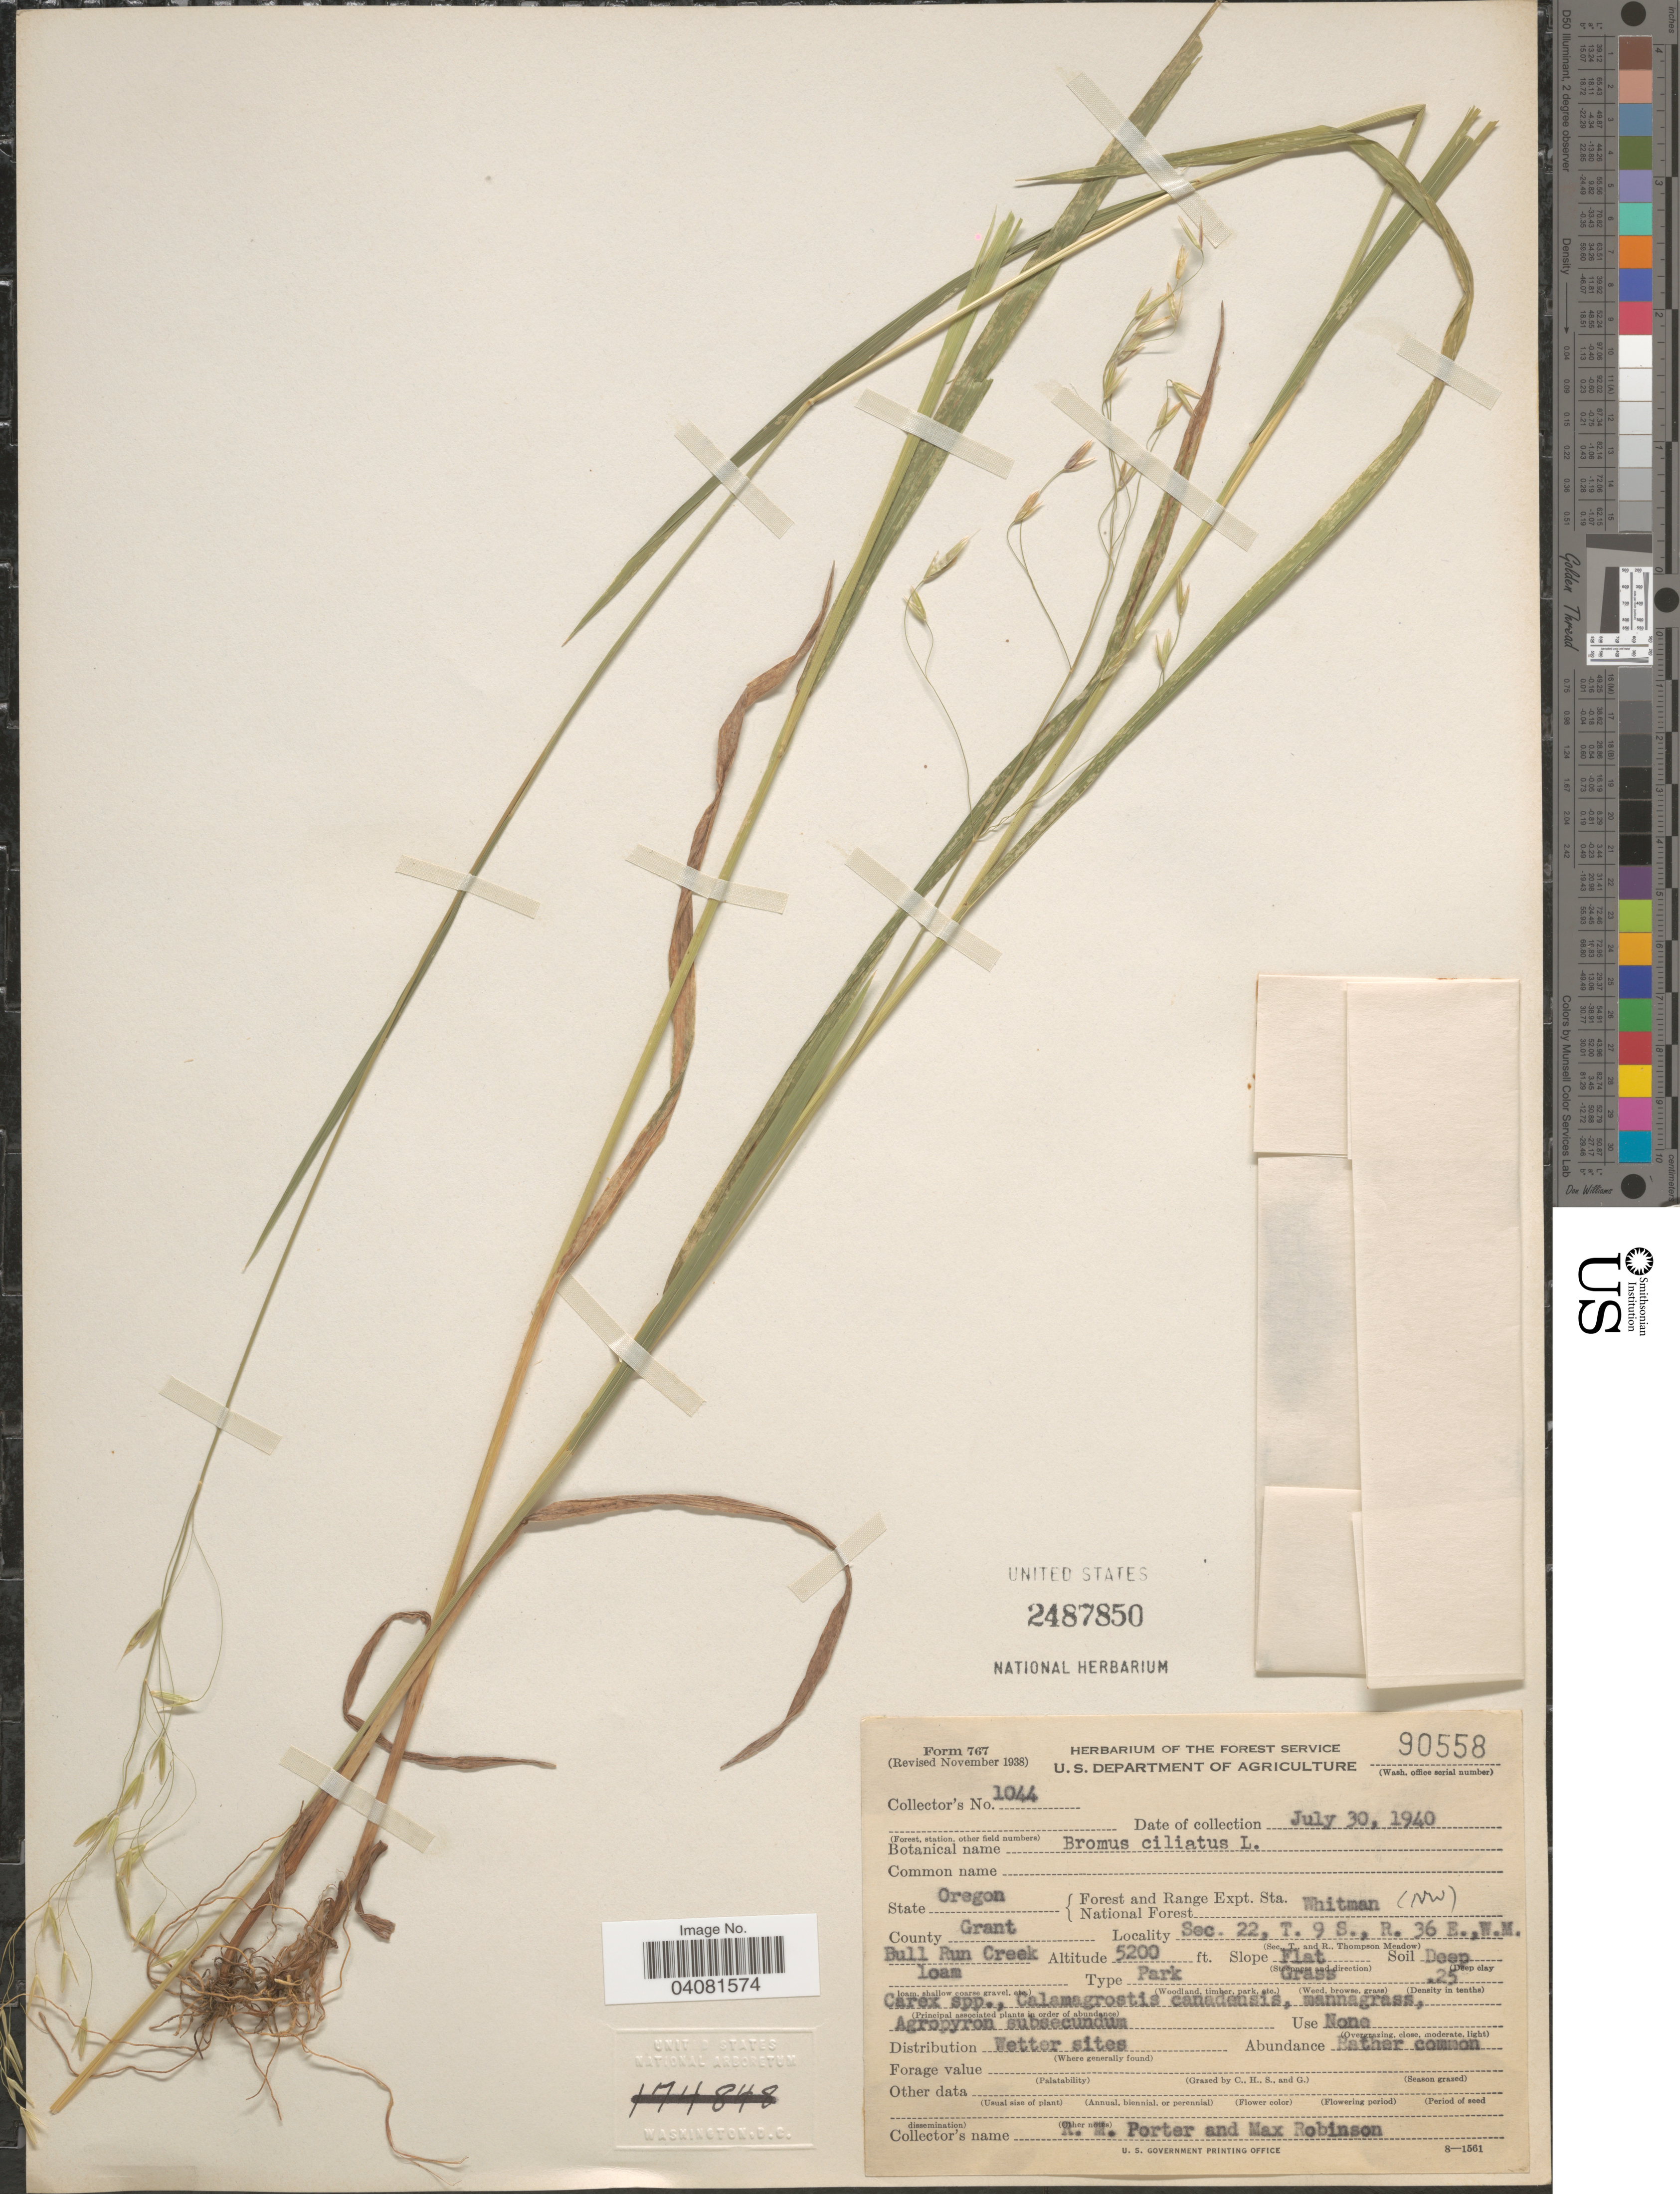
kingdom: Plantae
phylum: Tracheophyta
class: Liliopsida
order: Poales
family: Poaceae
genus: Bromus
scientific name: Bromus ciliatus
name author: L.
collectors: R. Porter & M. Robinson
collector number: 1044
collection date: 1940-07-30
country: United States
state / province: Oregon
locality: Forest and Range Expt. Sta. National Forest Whitman (NW). County Grant. Sec. 22, T. 9 S., R. 36 E.,W.M. Bull Run Creek.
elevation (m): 1585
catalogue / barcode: US 2487850